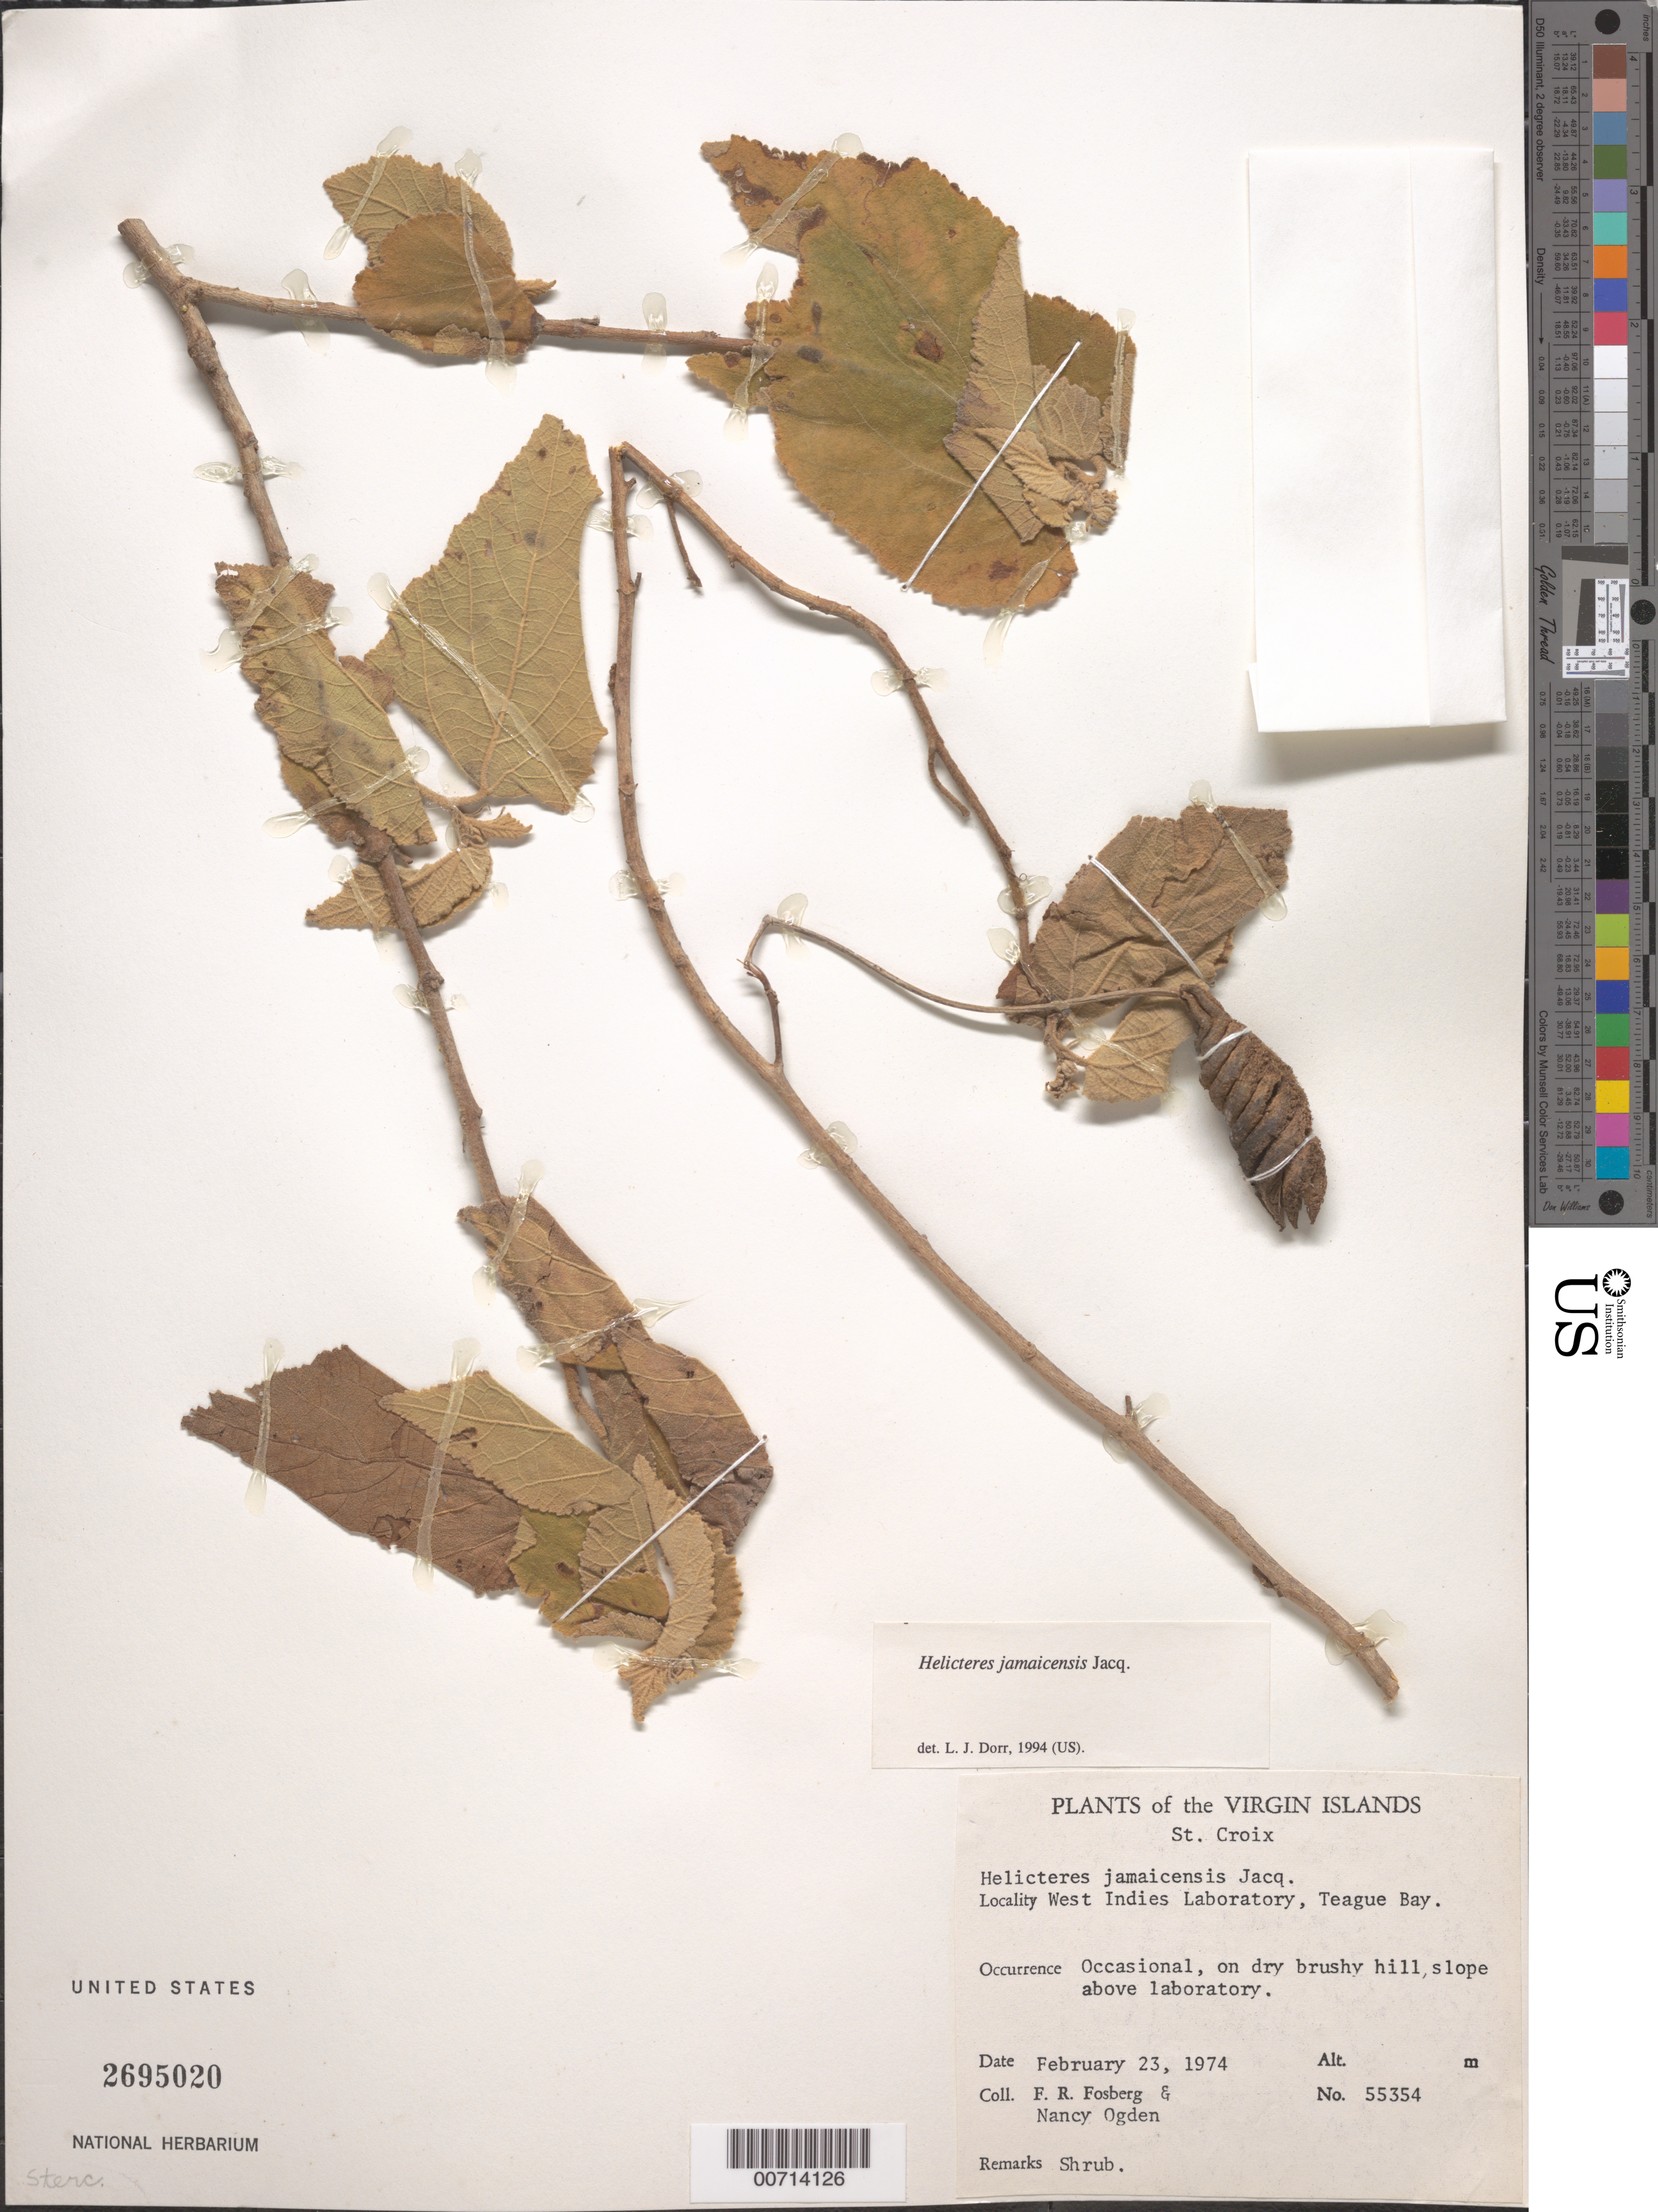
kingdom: Plantae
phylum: Tracheophyta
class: Magnoliopsida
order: Malvales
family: Malvaceae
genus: Helicteres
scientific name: Helicteres jamaicensis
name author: Jacq.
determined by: Dorr, L. J., (BOT), Smithsonian Institution - National Museum of Natural History (UNITED STATES)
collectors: F. R. Fosberg & N. Ogden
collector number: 55354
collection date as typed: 23 Feb 1974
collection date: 1974-02-23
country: U.S. Virgin Islands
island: St. Croix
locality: West Indies Lab., Teague Bay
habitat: On dry brushy hill, slope above laboratory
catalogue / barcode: US 2695020